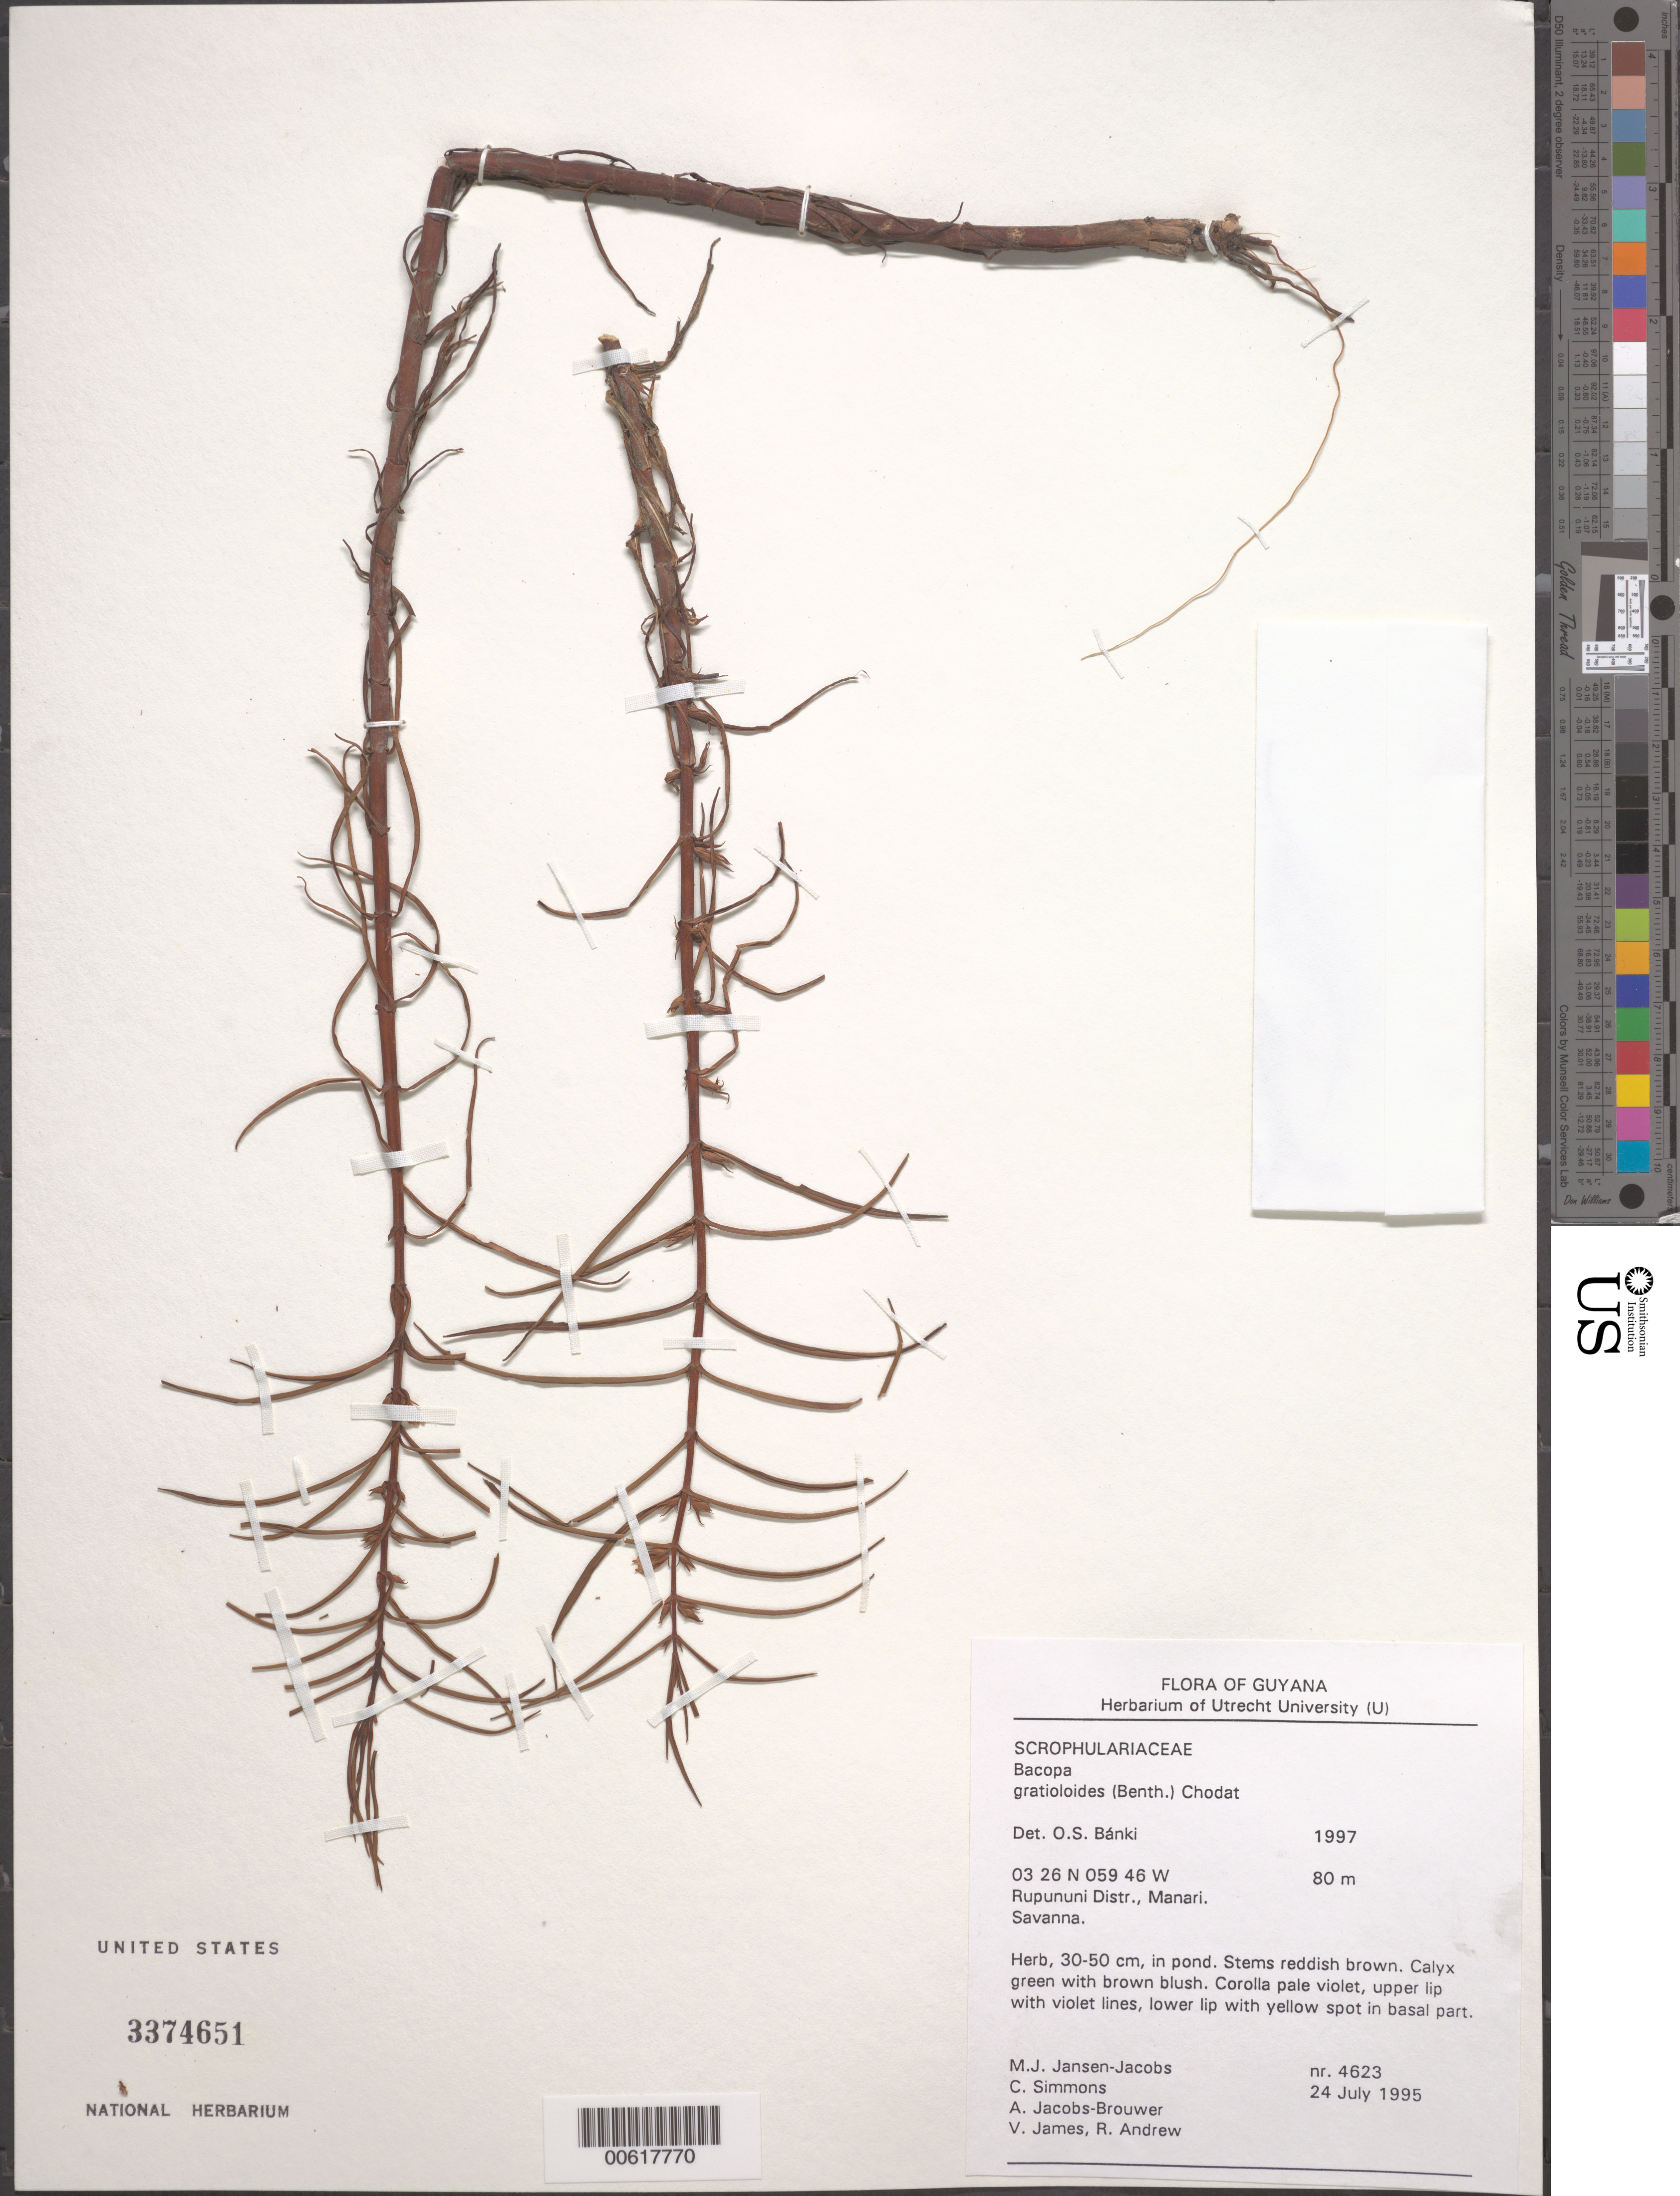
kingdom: Plantae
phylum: Tracheophyta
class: Magnoliopsida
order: Lamiales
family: Plantaginaceae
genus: Bacopa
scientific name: Bacopa gratioloides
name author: (Cham.) Chodat & Hassl.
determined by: Bánki, O. S.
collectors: M. J. Jansen-Jacobs, C. Simons, A. Jacobs-Brouwer, V. James & R. Andrew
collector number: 4623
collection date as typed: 24-Jul-95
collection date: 1995-07-24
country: Guyana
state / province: U. Takutu-U. Essequibo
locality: Manari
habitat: Savanna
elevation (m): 80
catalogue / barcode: US 3374651